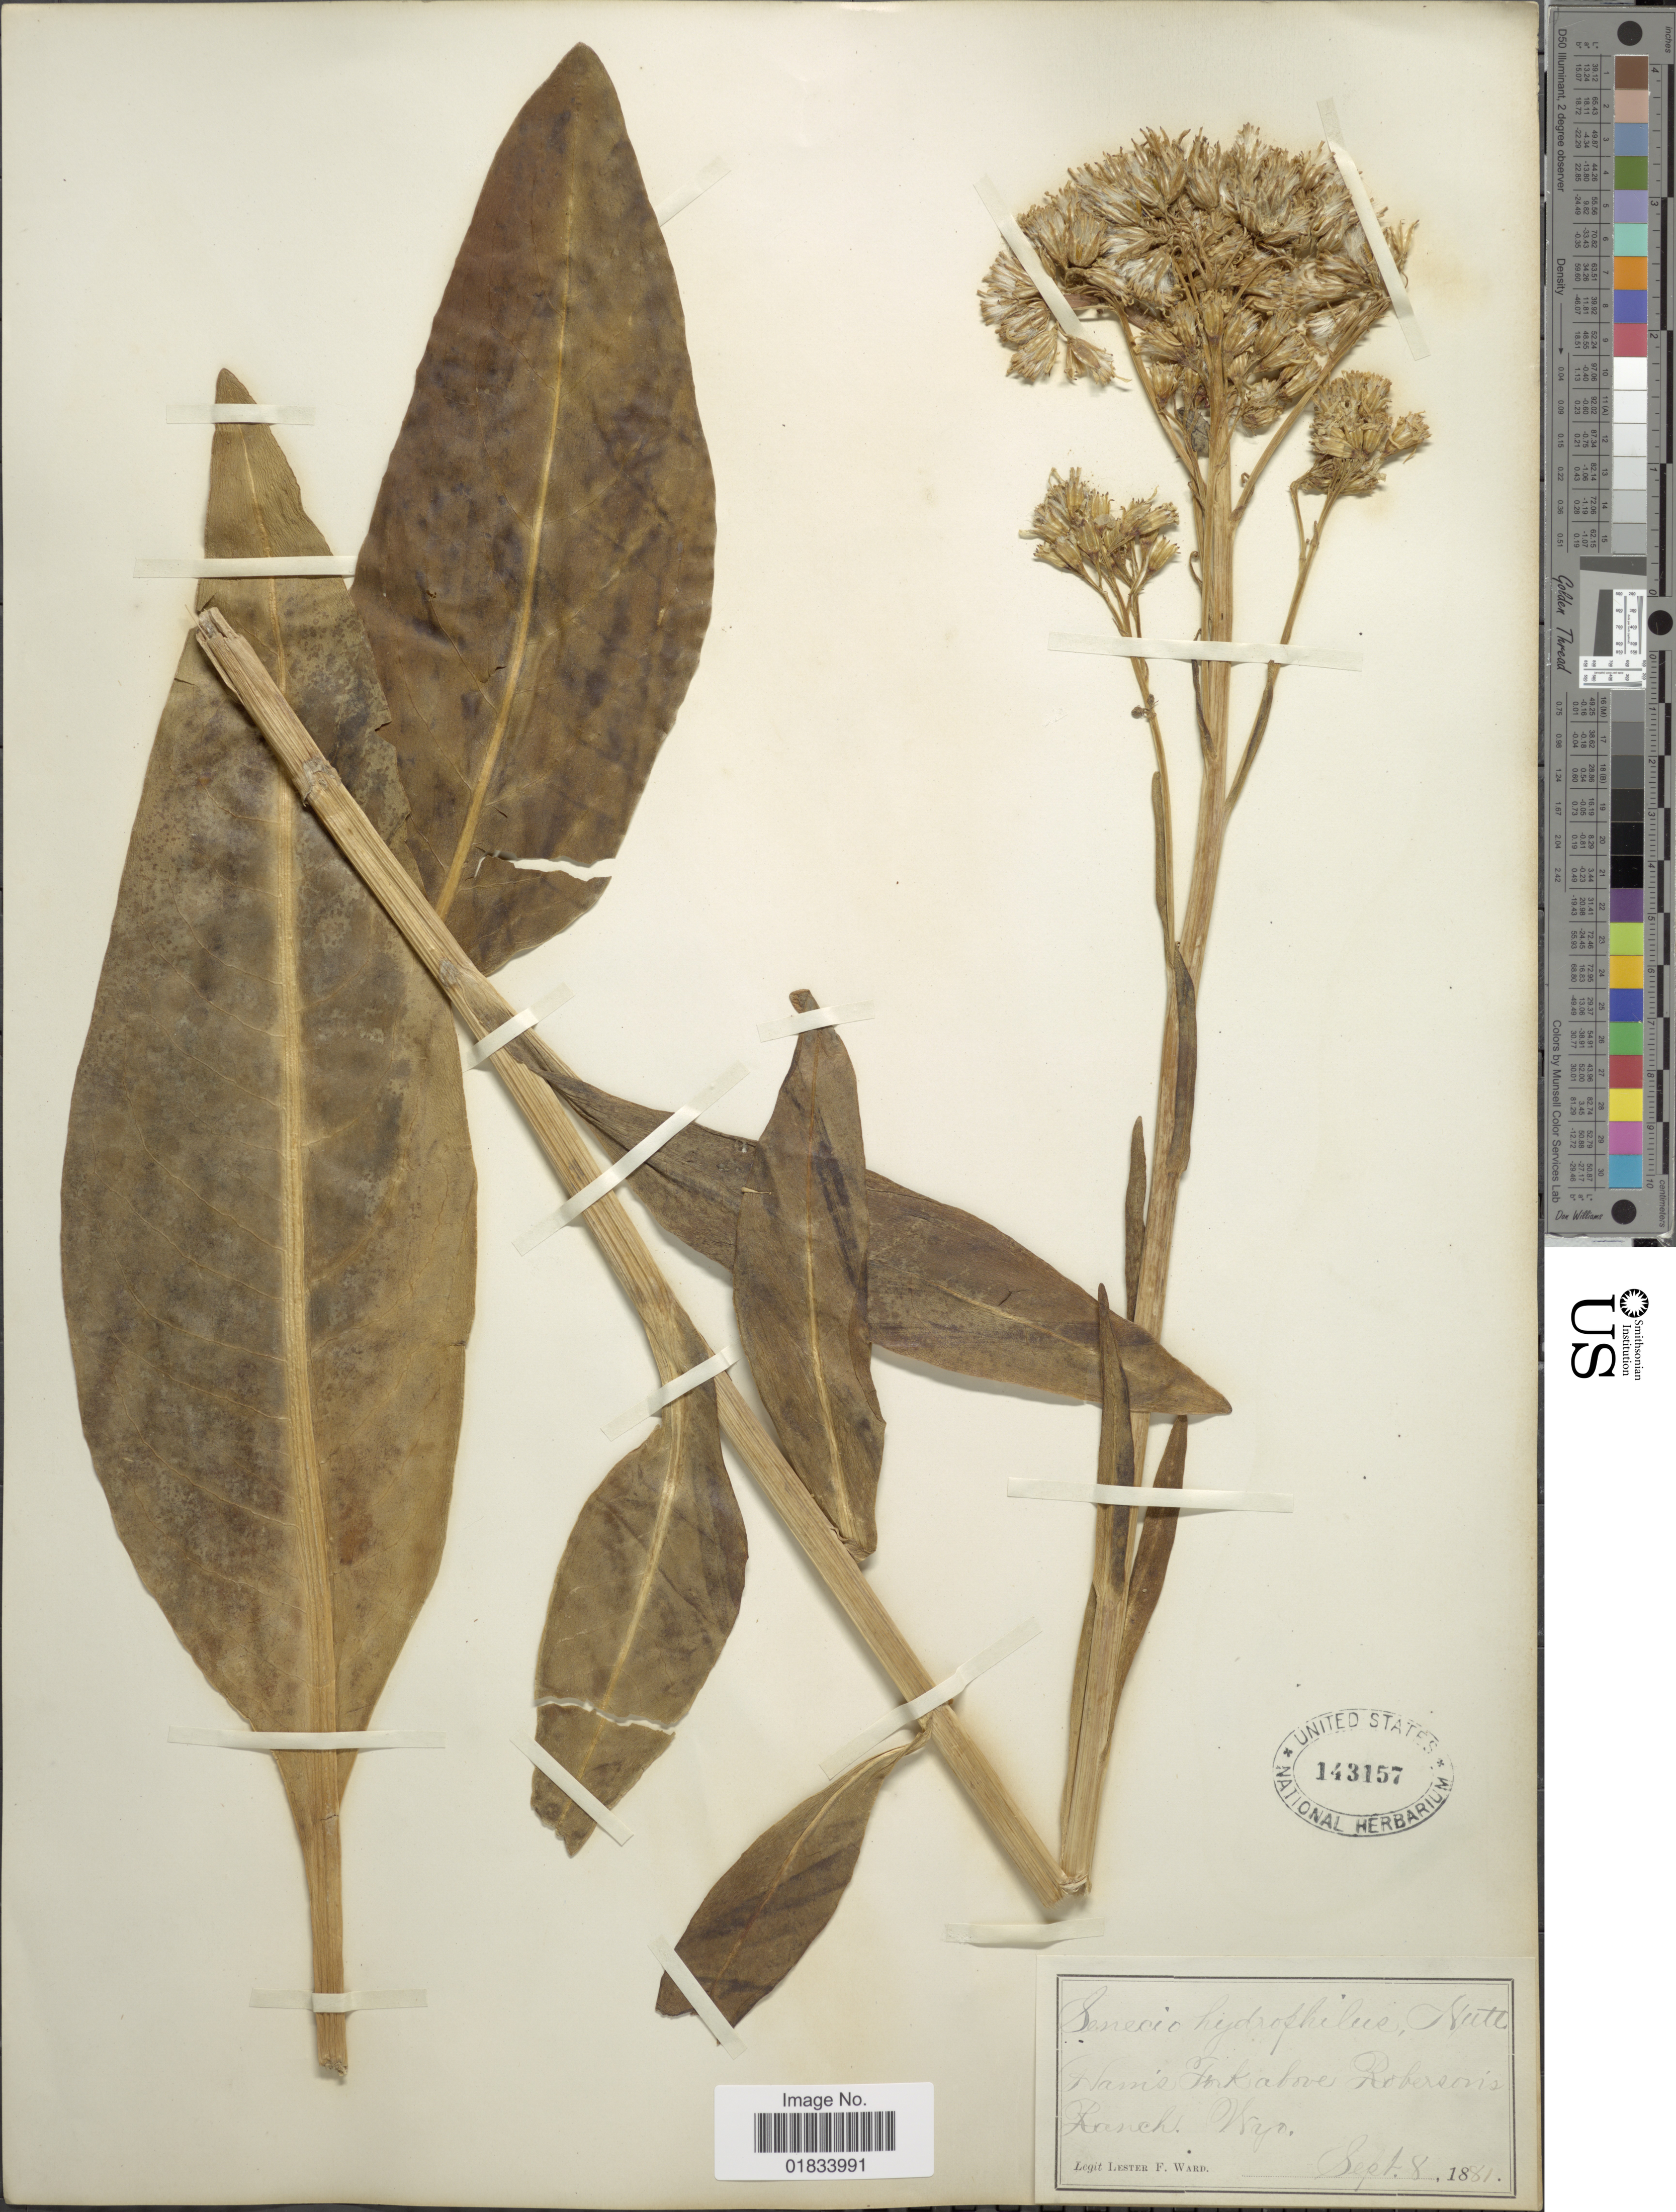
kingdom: Plantae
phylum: Tracheophyta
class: Magnoliopsida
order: Asterales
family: Asteraceae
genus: Senecio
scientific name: Senecio hydrophilus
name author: Nutt.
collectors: L. F. Ward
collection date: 1881-09-08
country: United States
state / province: Wyoming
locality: Hams Fork above Robersons Ranch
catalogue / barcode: US 143157